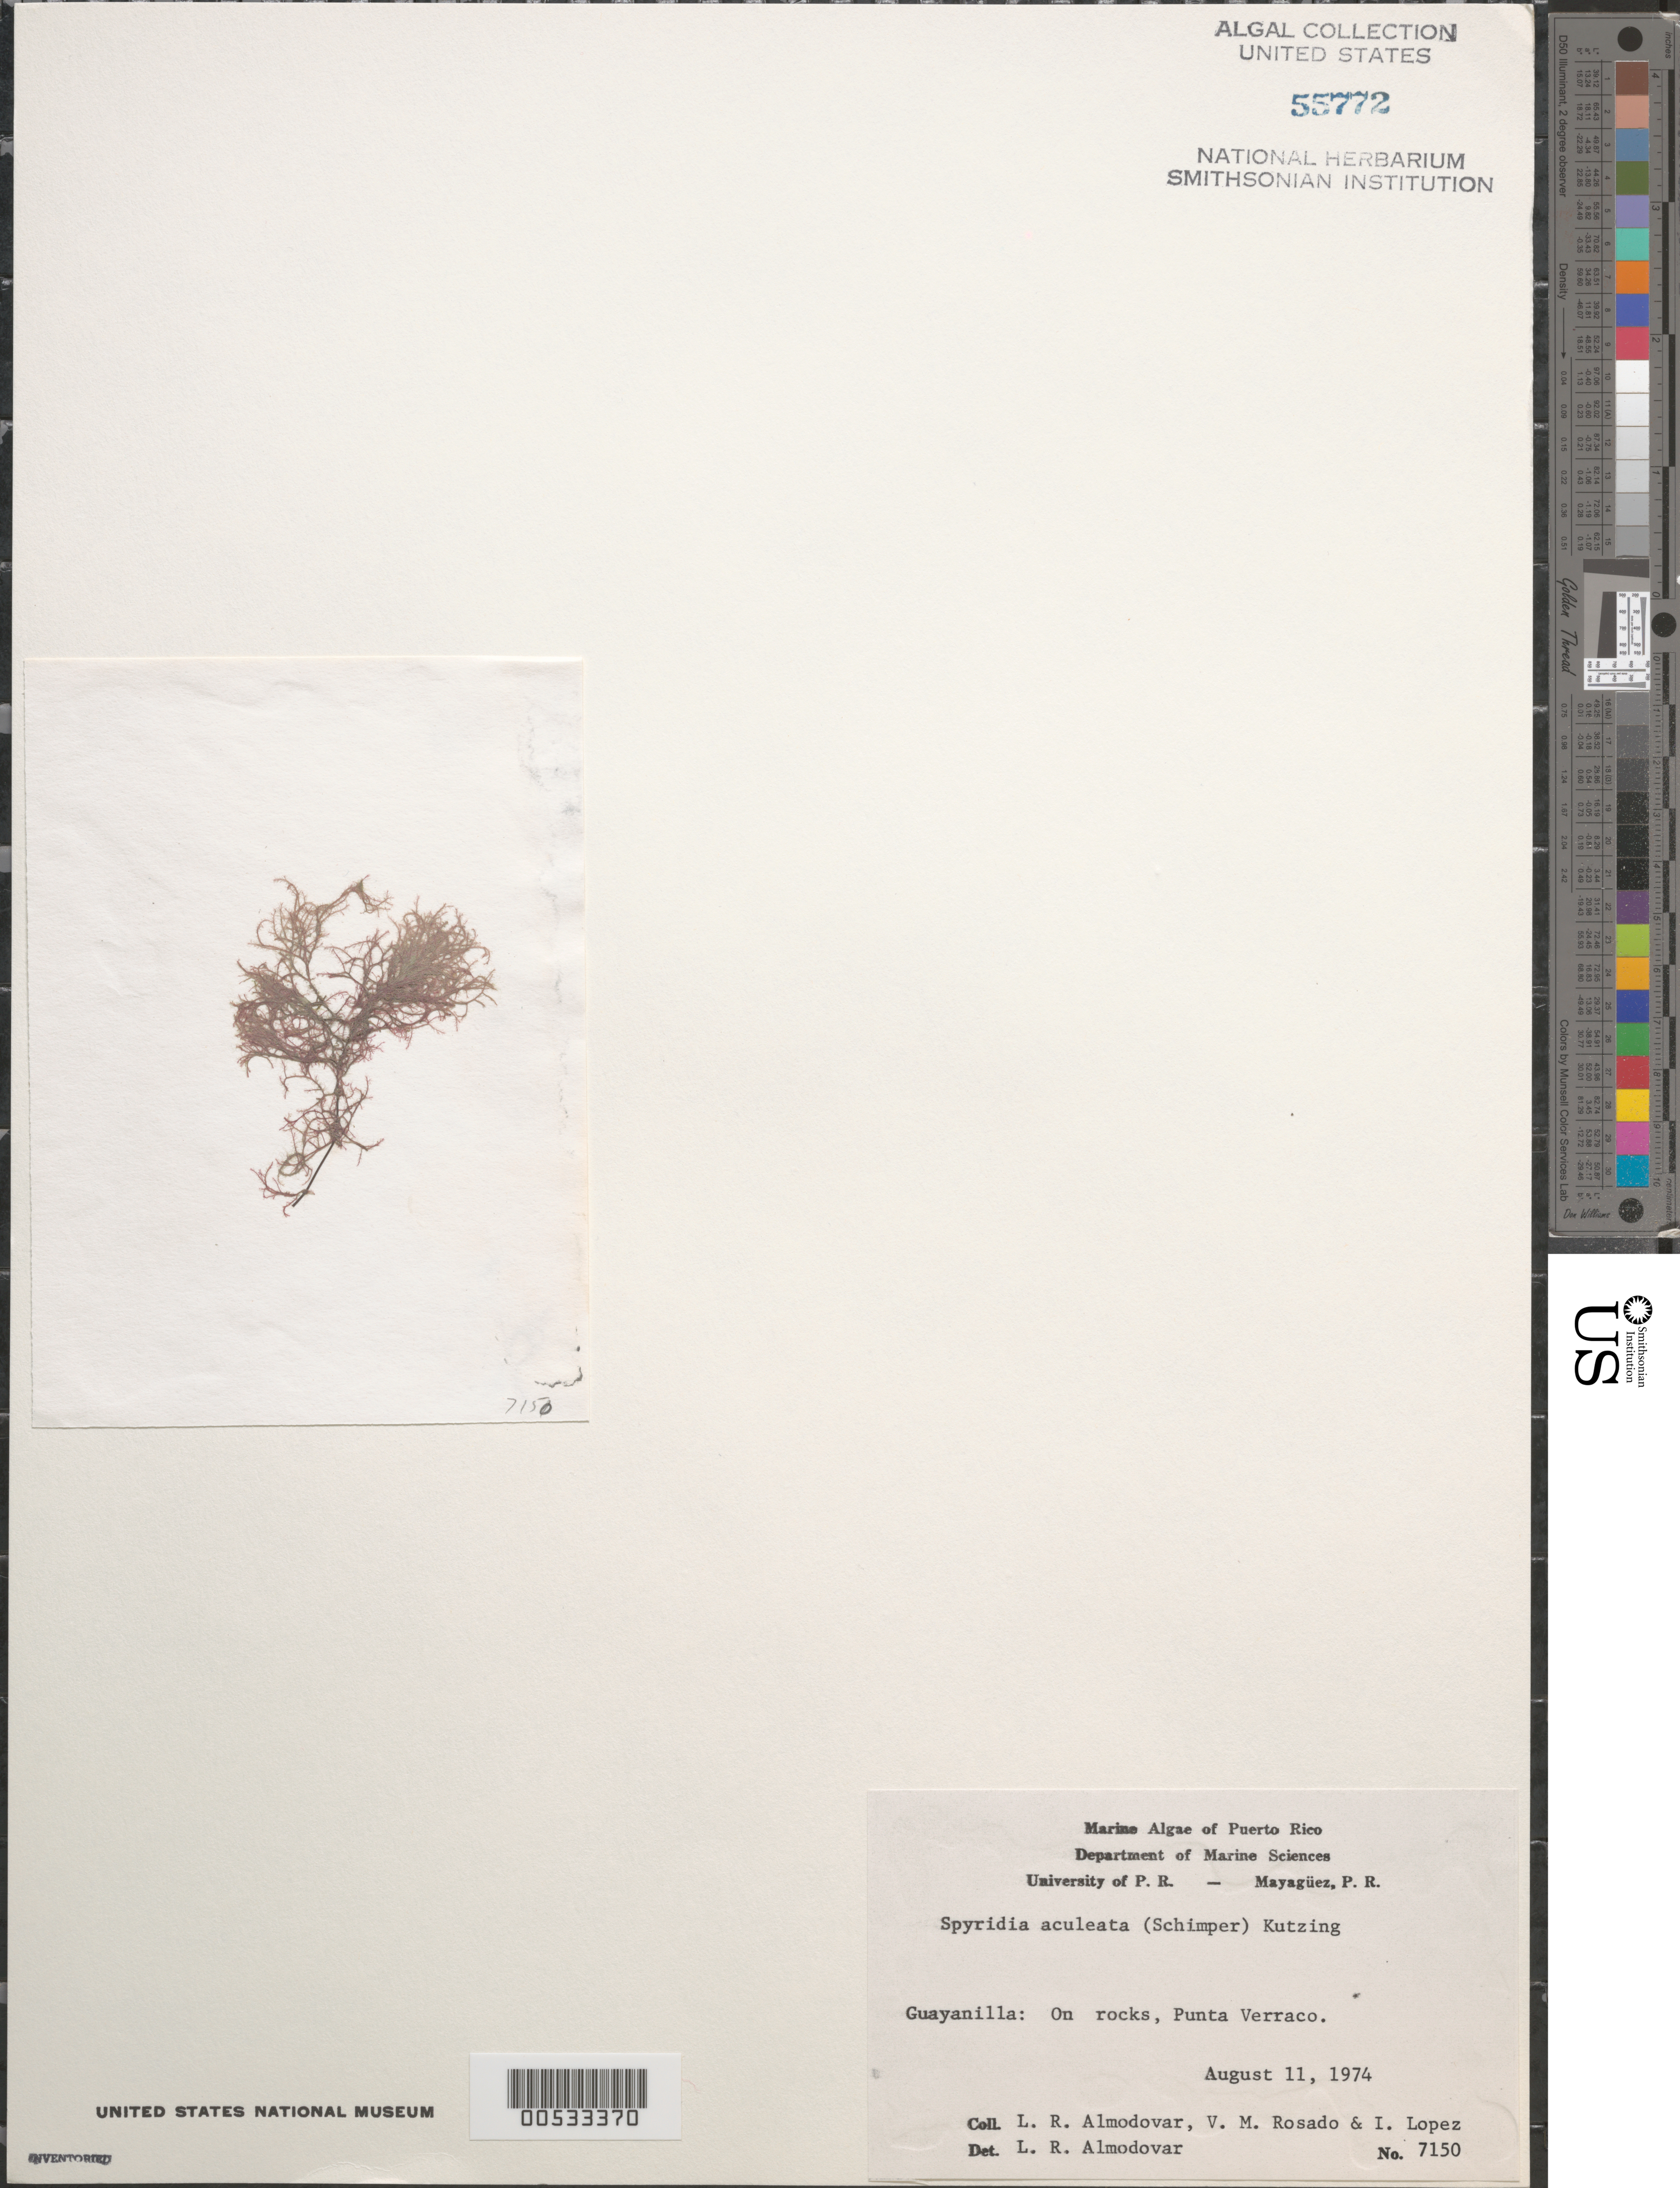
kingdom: Plantae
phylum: Rhodophyta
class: Florideophyceae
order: Ceramiales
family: Spyridiaceae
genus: Spyridia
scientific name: Spyridia aculeata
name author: (C. Agardh ex Decne.) Kütz.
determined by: Almodovar, L. R.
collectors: L. Almodovar, V. Rosado & I. Lopéz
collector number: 7150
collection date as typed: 11 Aug 1974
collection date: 1974-08-11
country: Puerto Rico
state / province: Guayanilla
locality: Punta verraco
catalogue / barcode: US 55772